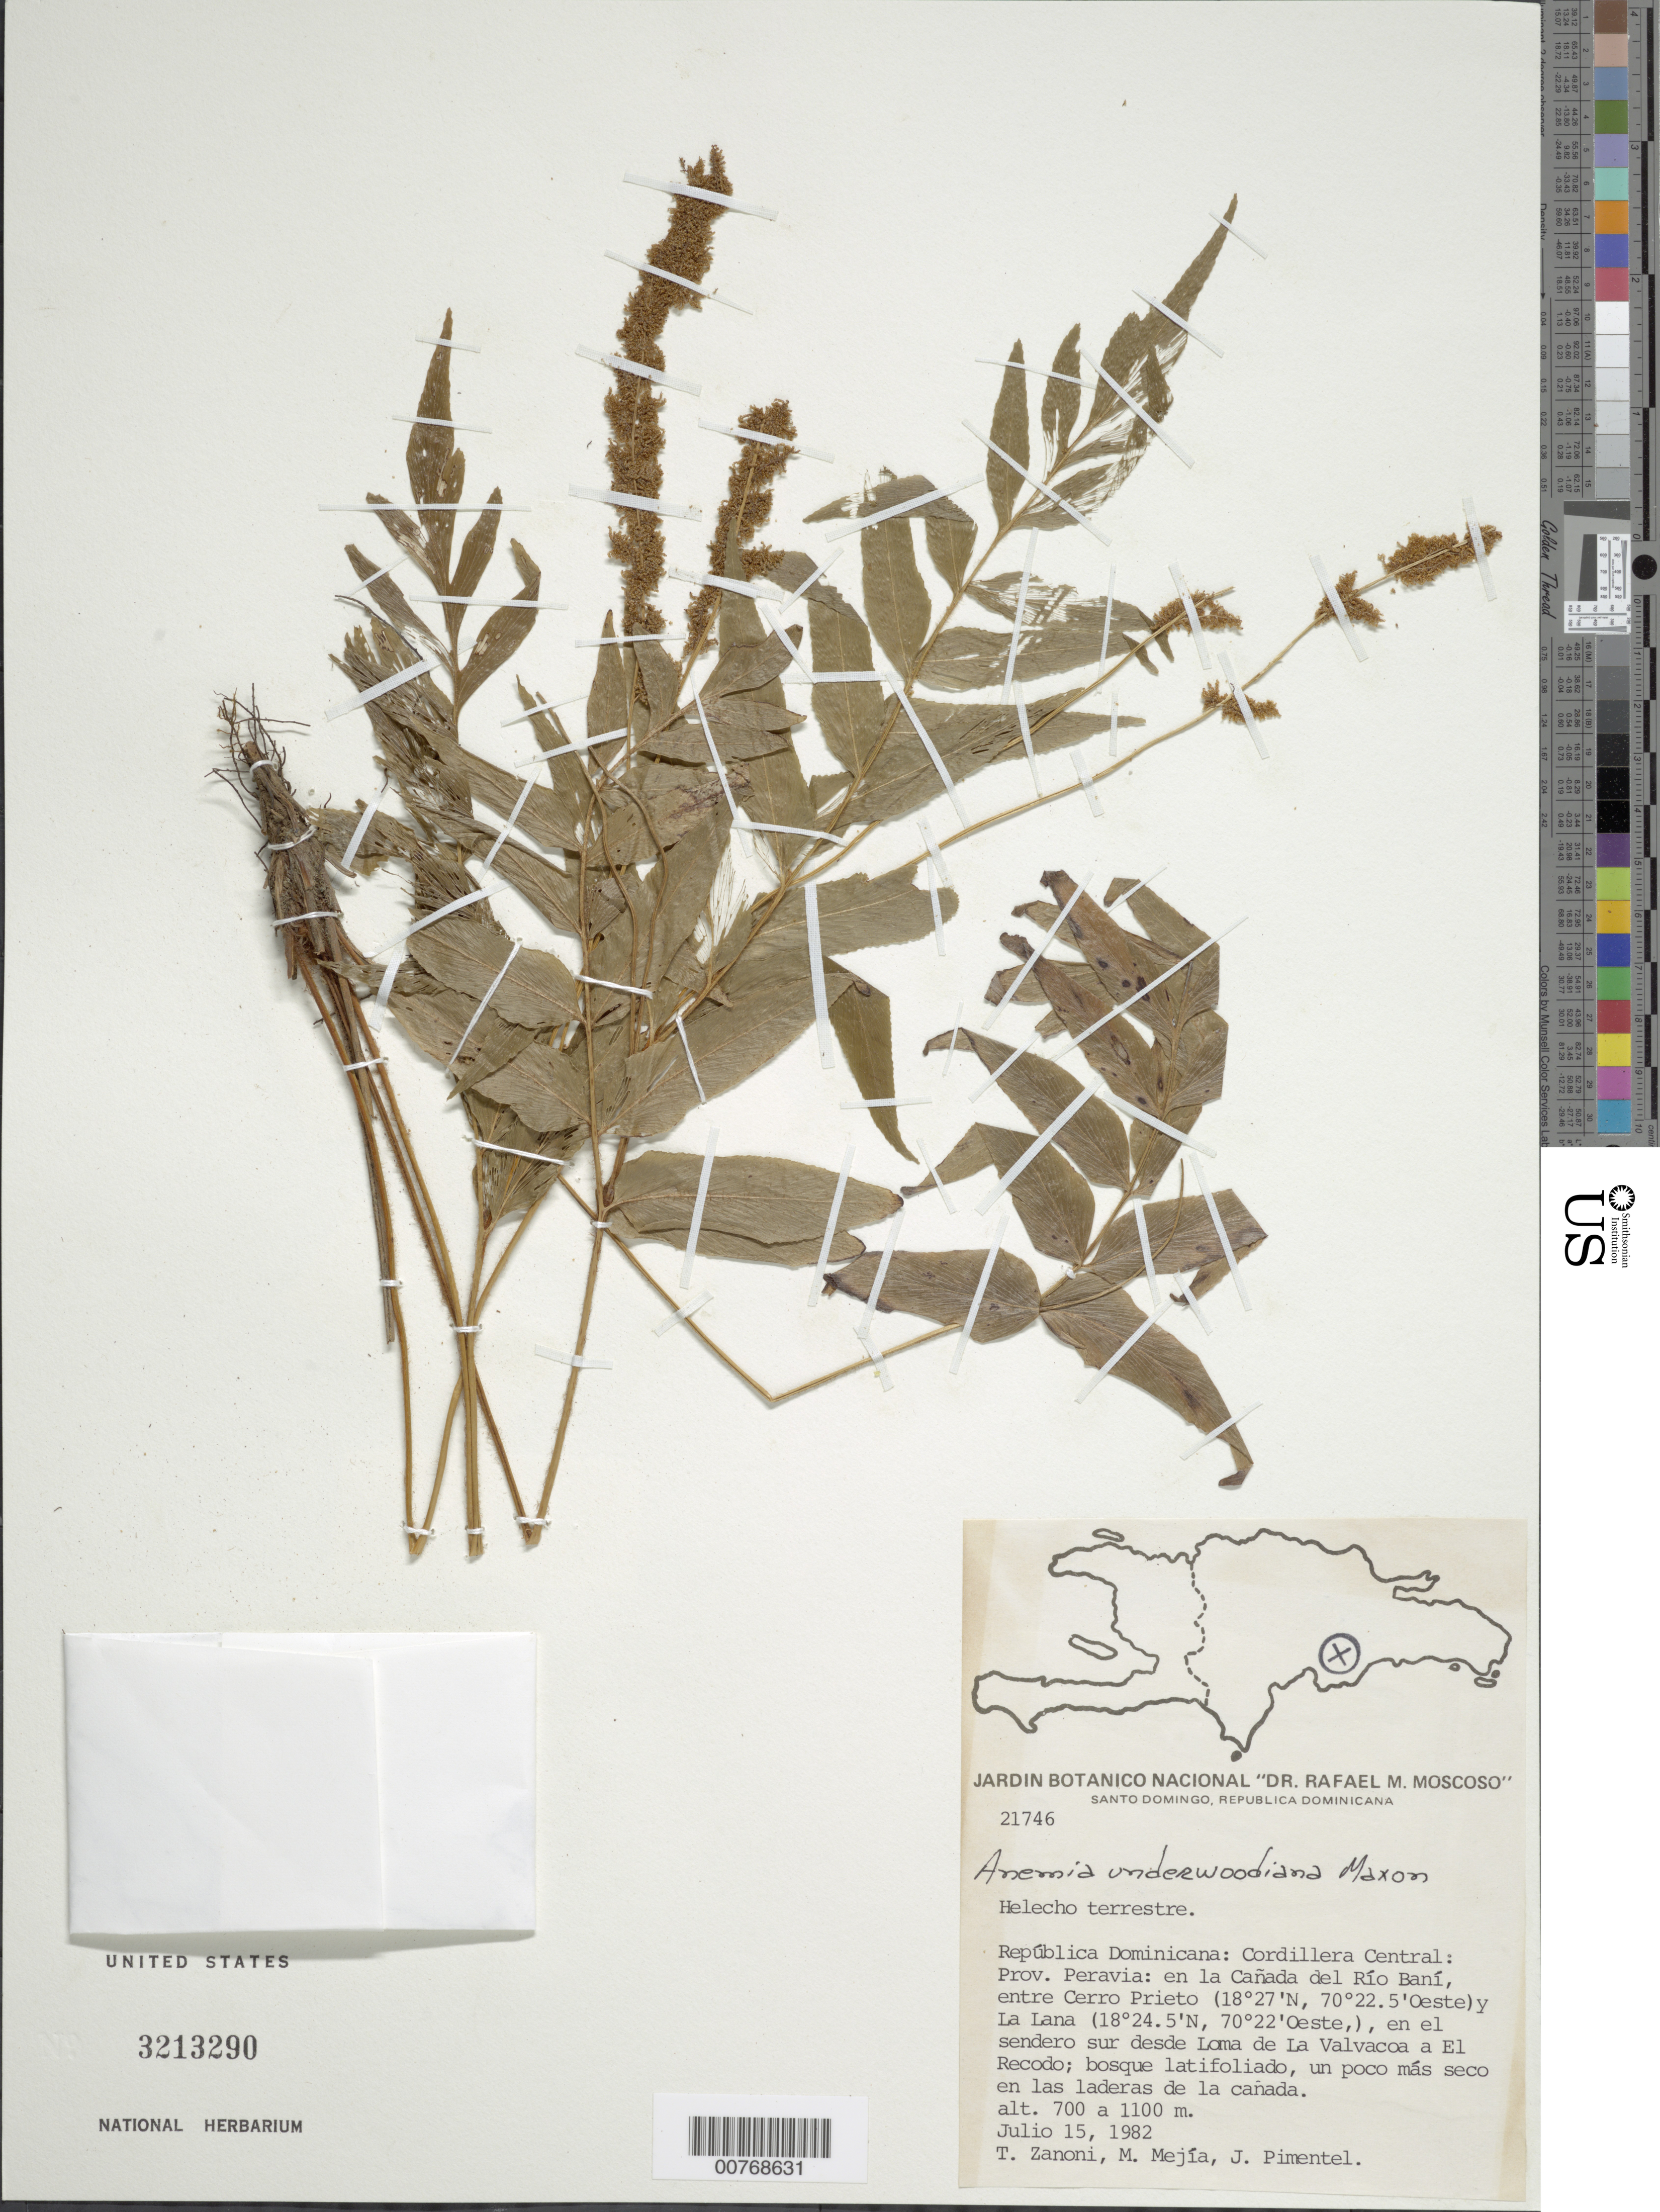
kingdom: Plantae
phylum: Tracheophyta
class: Polypodiopsida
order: Schizaeales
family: Anemiaceae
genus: Anemia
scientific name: Anemia underwoodiana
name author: Maxon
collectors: T. A. Zanoni, M. Mejia & J. Pimentel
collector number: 21746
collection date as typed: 15 Jul 1982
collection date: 1982-07-15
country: Dominican Republic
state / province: Peravia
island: Hispaniola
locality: Cordillera Central, en la Cañada del Río Baní, entre Crerro Prieto (18 27 N, 70 22.5 W) y La Lana (18 24.5N, 70 22 W), en el sendero sur desde Loma de La Valvacoa a El Recodo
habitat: Bosque latifoliado, un poco más seco en las laderas de la cañada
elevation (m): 700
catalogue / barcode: US 3213290